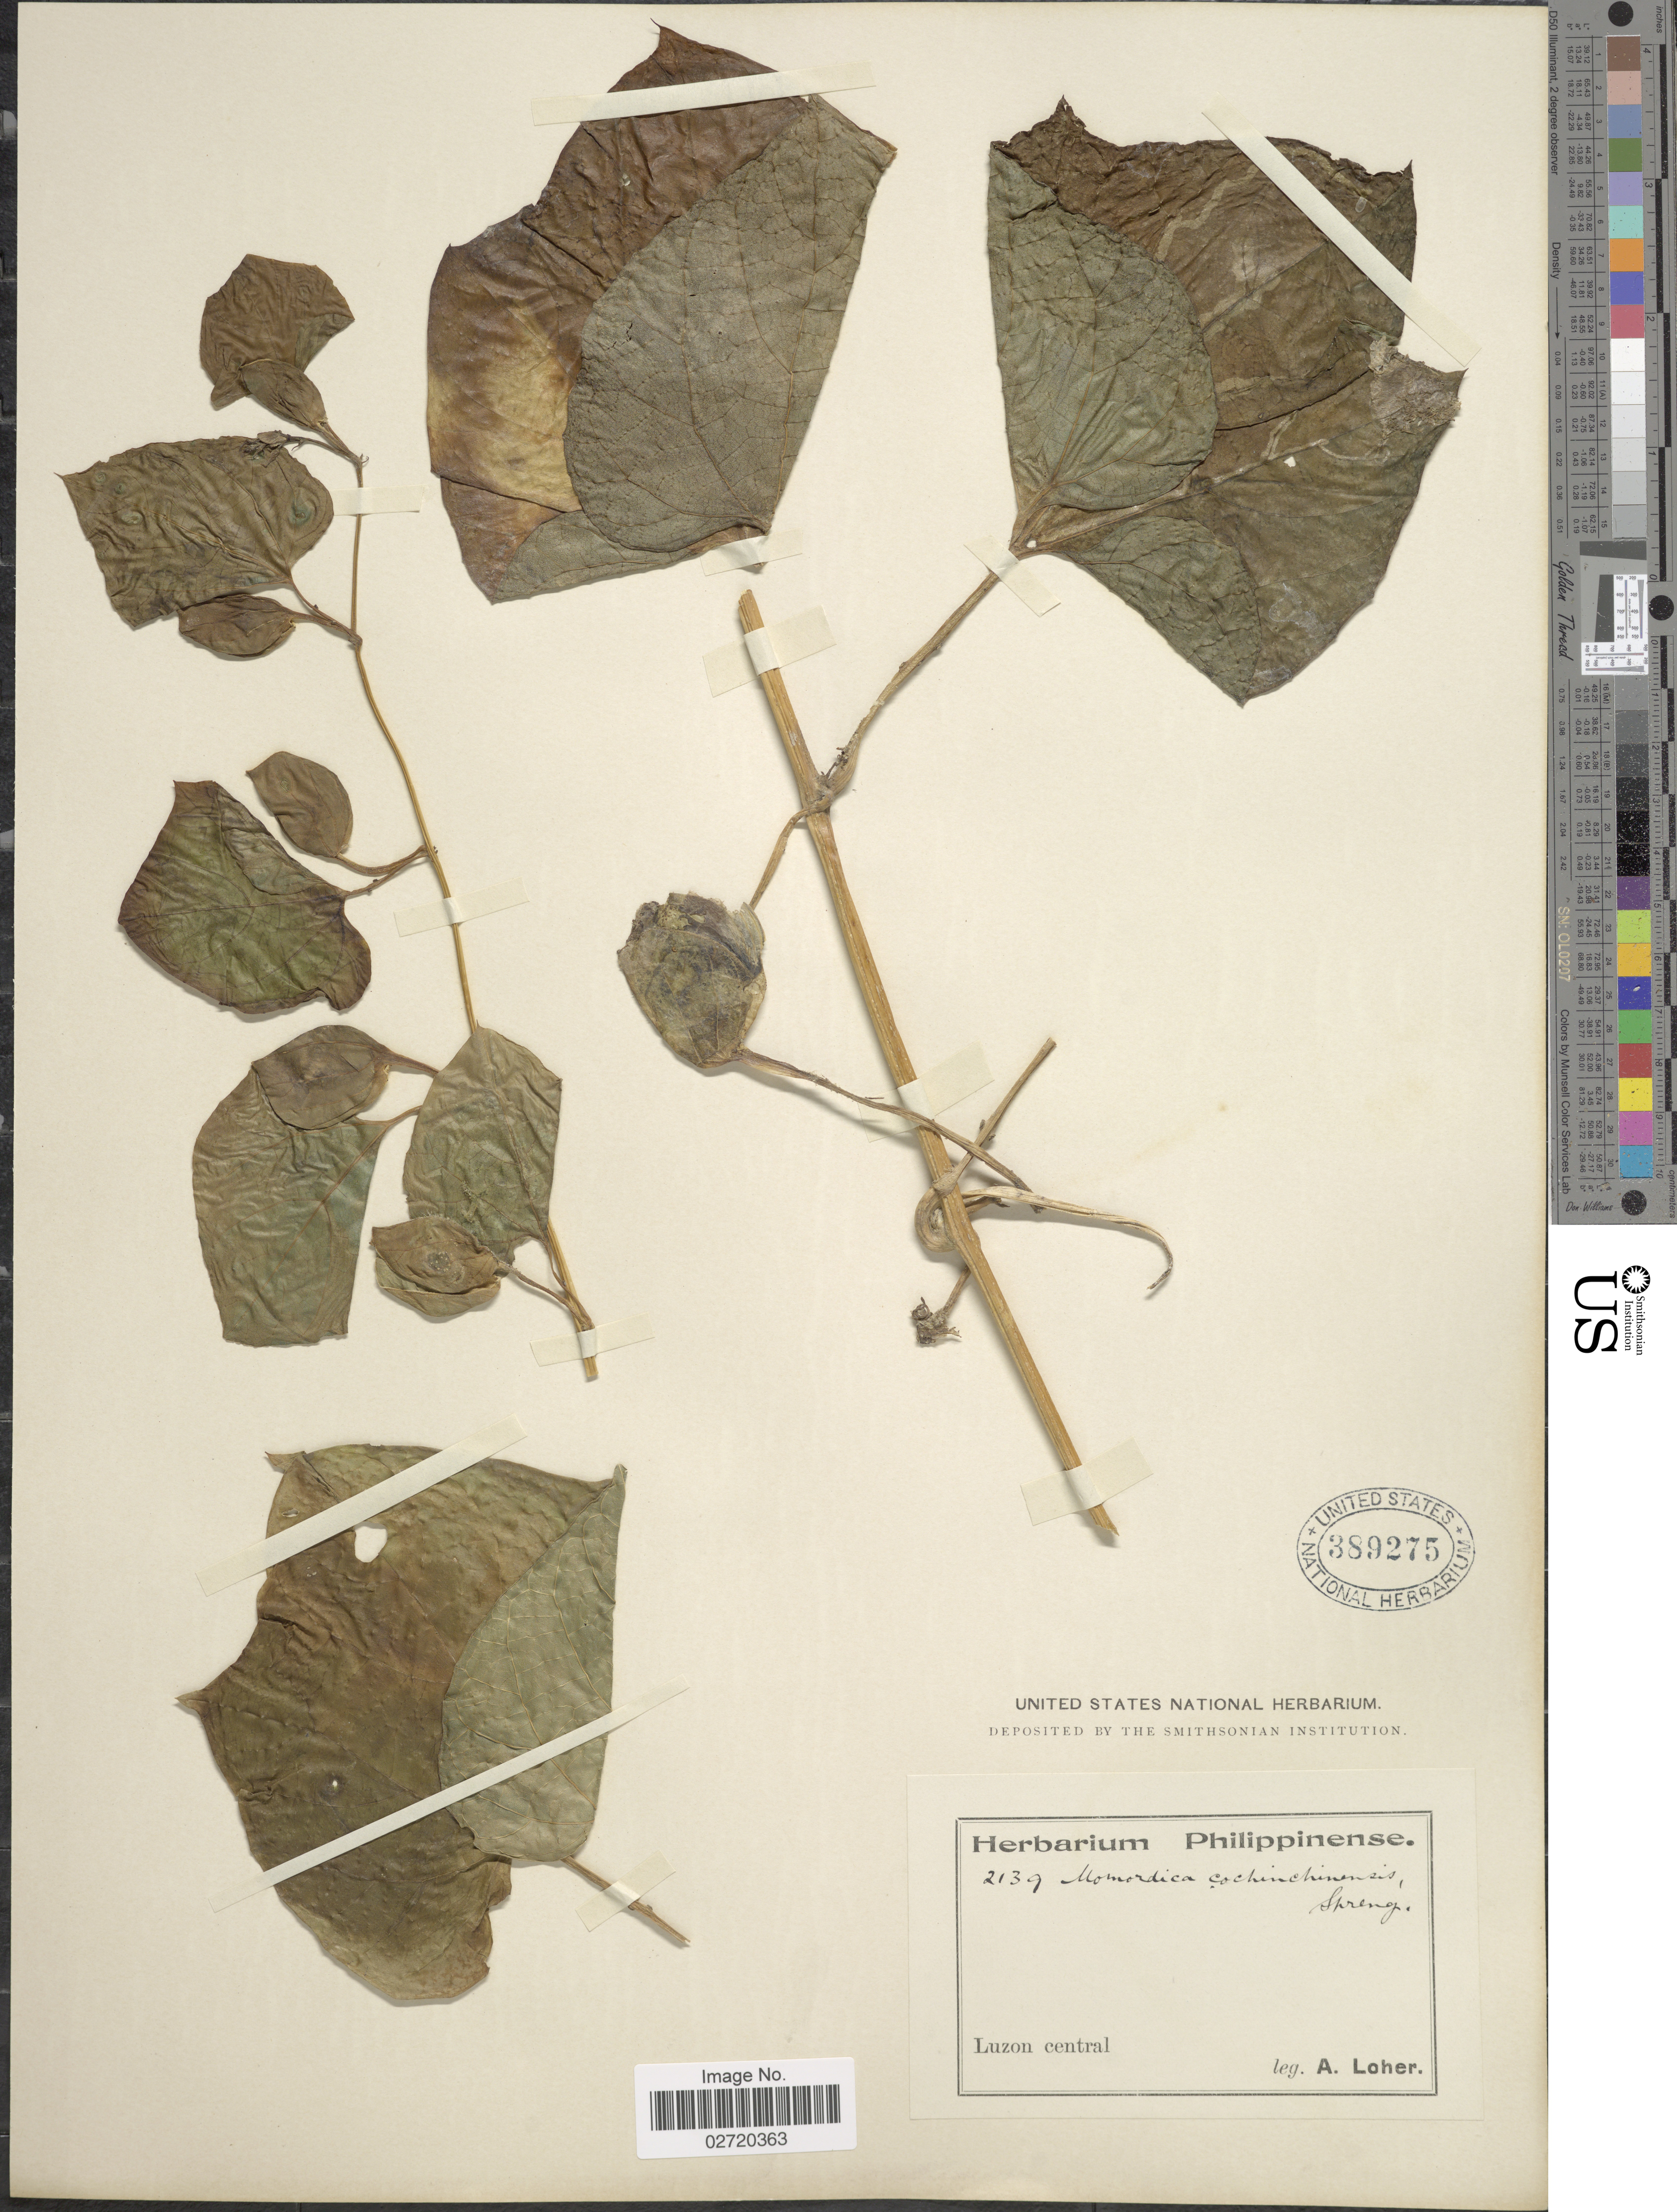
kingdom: Plantae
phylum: Tracheophyta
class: Magnoliopsida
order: Cucurbitales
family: Cucurbitaceae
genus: Momordica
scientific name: Momordica cochinchinensis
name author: (Lour.) Spreng.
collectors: A. Loher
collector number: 2139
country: Philippines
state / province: Central Luzon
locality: Luzon central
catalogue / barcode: US 389275